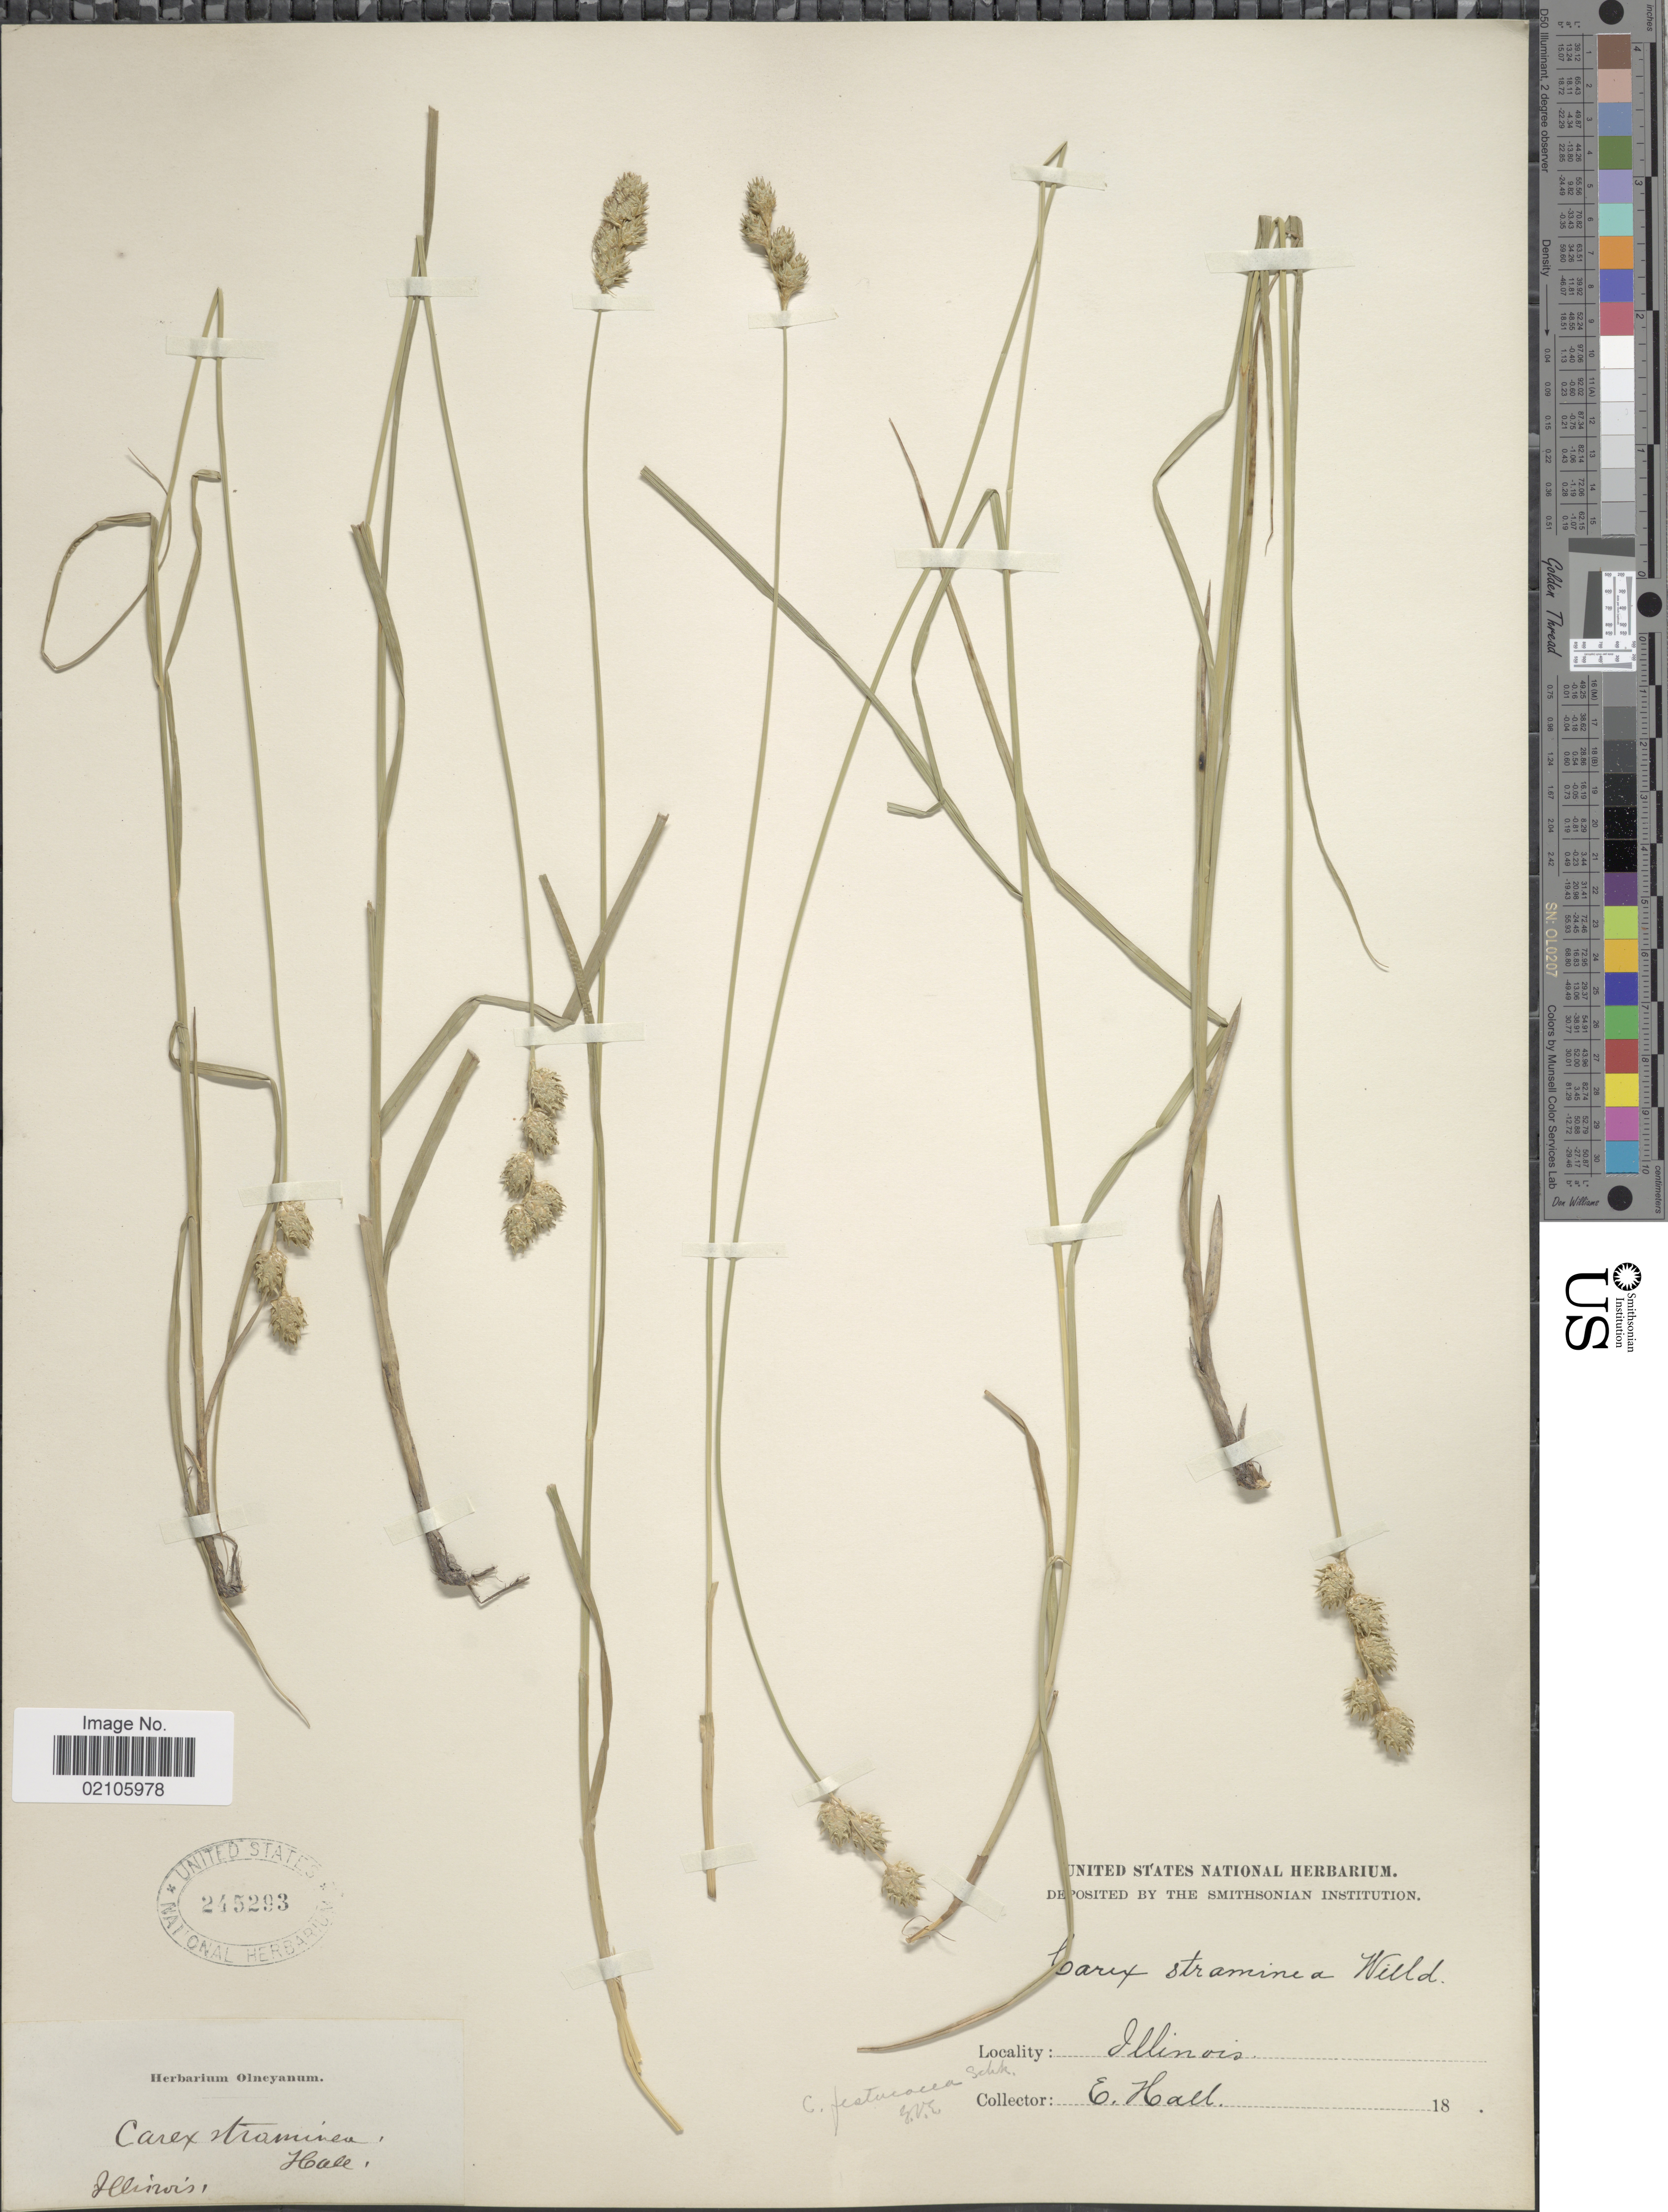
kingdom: Plantae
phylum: Tracheophyta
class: Liliopsida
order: Poales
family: Cyperaceae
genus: Carex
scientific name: Carex brevior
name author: (Dewey) Mack. ex Lunell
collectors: E. Hall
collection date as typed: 18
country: United States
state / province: Illinois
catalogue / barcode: US 245293